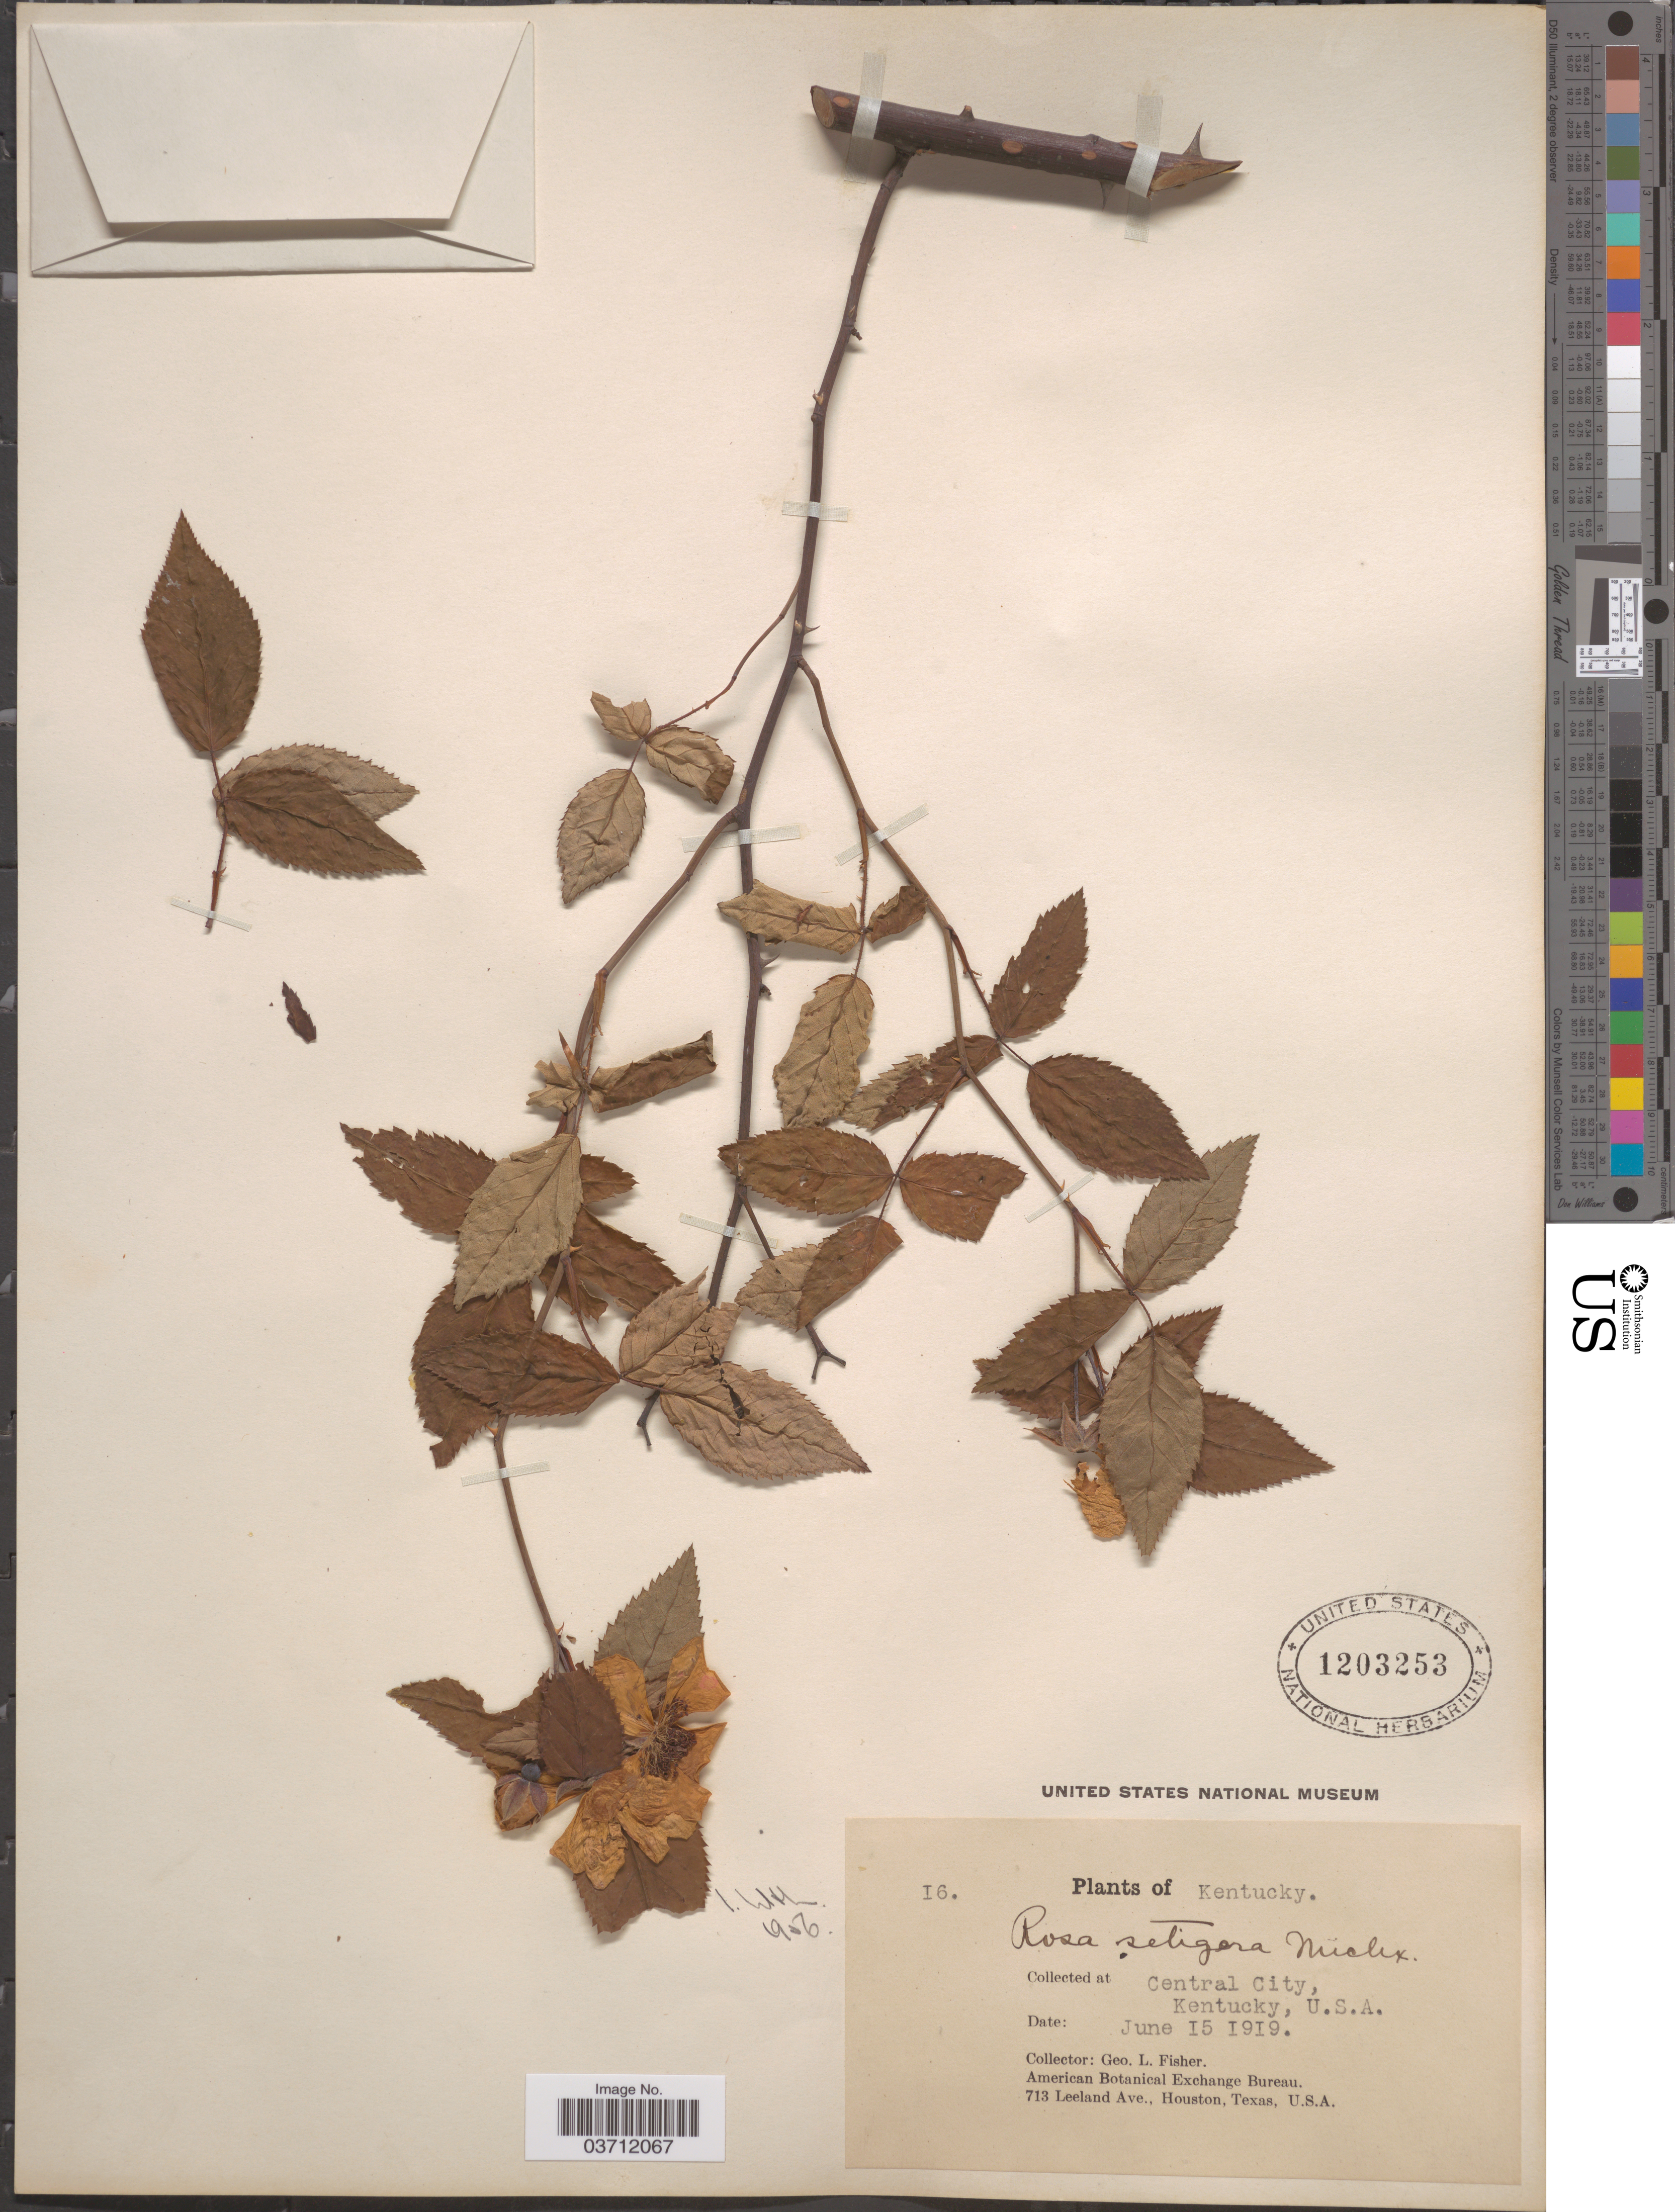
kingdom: Plantae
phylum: Tracheophyta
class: Magnoliopsida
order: Rosales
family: Rosaceae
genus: Rosa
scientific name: Rosa setigera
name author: Michx.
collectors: G. L. Fisher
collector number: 16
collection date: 1919-06-15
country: United States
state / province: Kentucky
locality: Central City.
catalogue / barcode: US 1203253